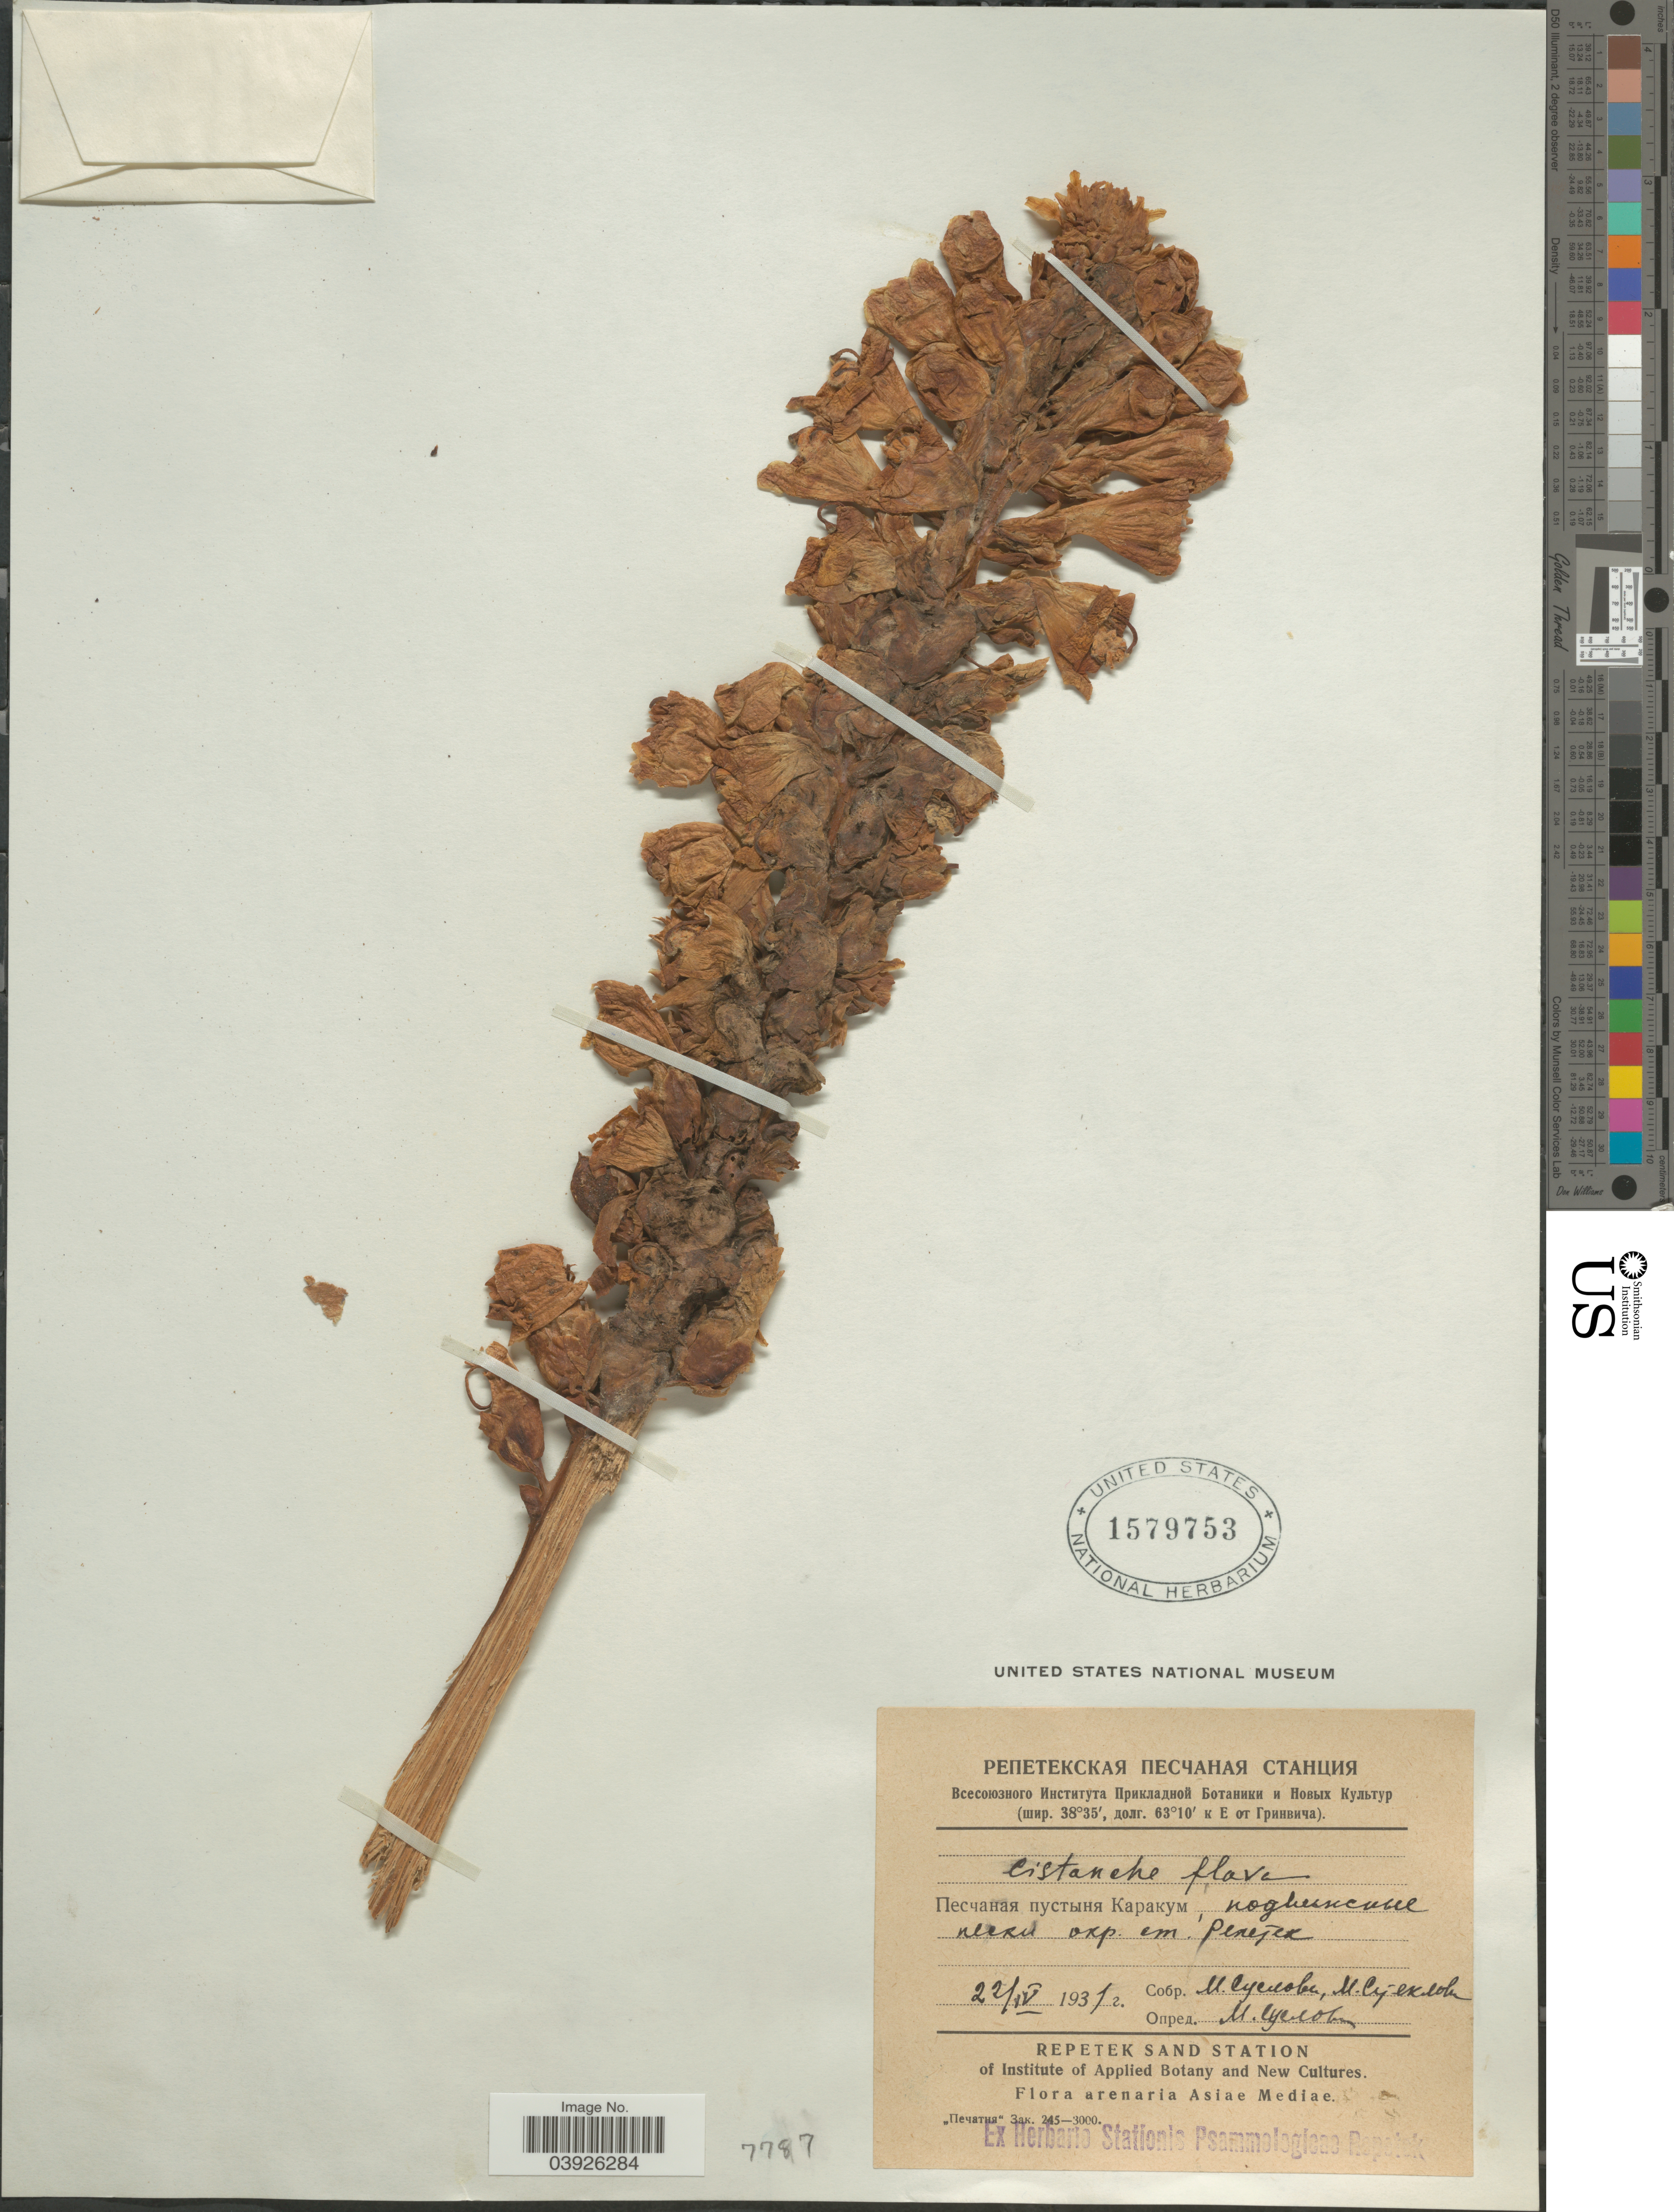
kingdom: Plantae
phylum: Tracheophyta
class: Magnoliopsida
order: Lamiales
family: Orobanchaceae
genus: Cistanche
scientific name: Cistanche flava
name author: (C.A. Mey.) Korsh.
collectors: M. Suslova & M. Suslova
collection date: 1931-04-22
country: Turkmenistan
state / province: Lebap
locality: Karakum Desert, vicinity of Station Repetek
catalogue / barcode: US 1579753